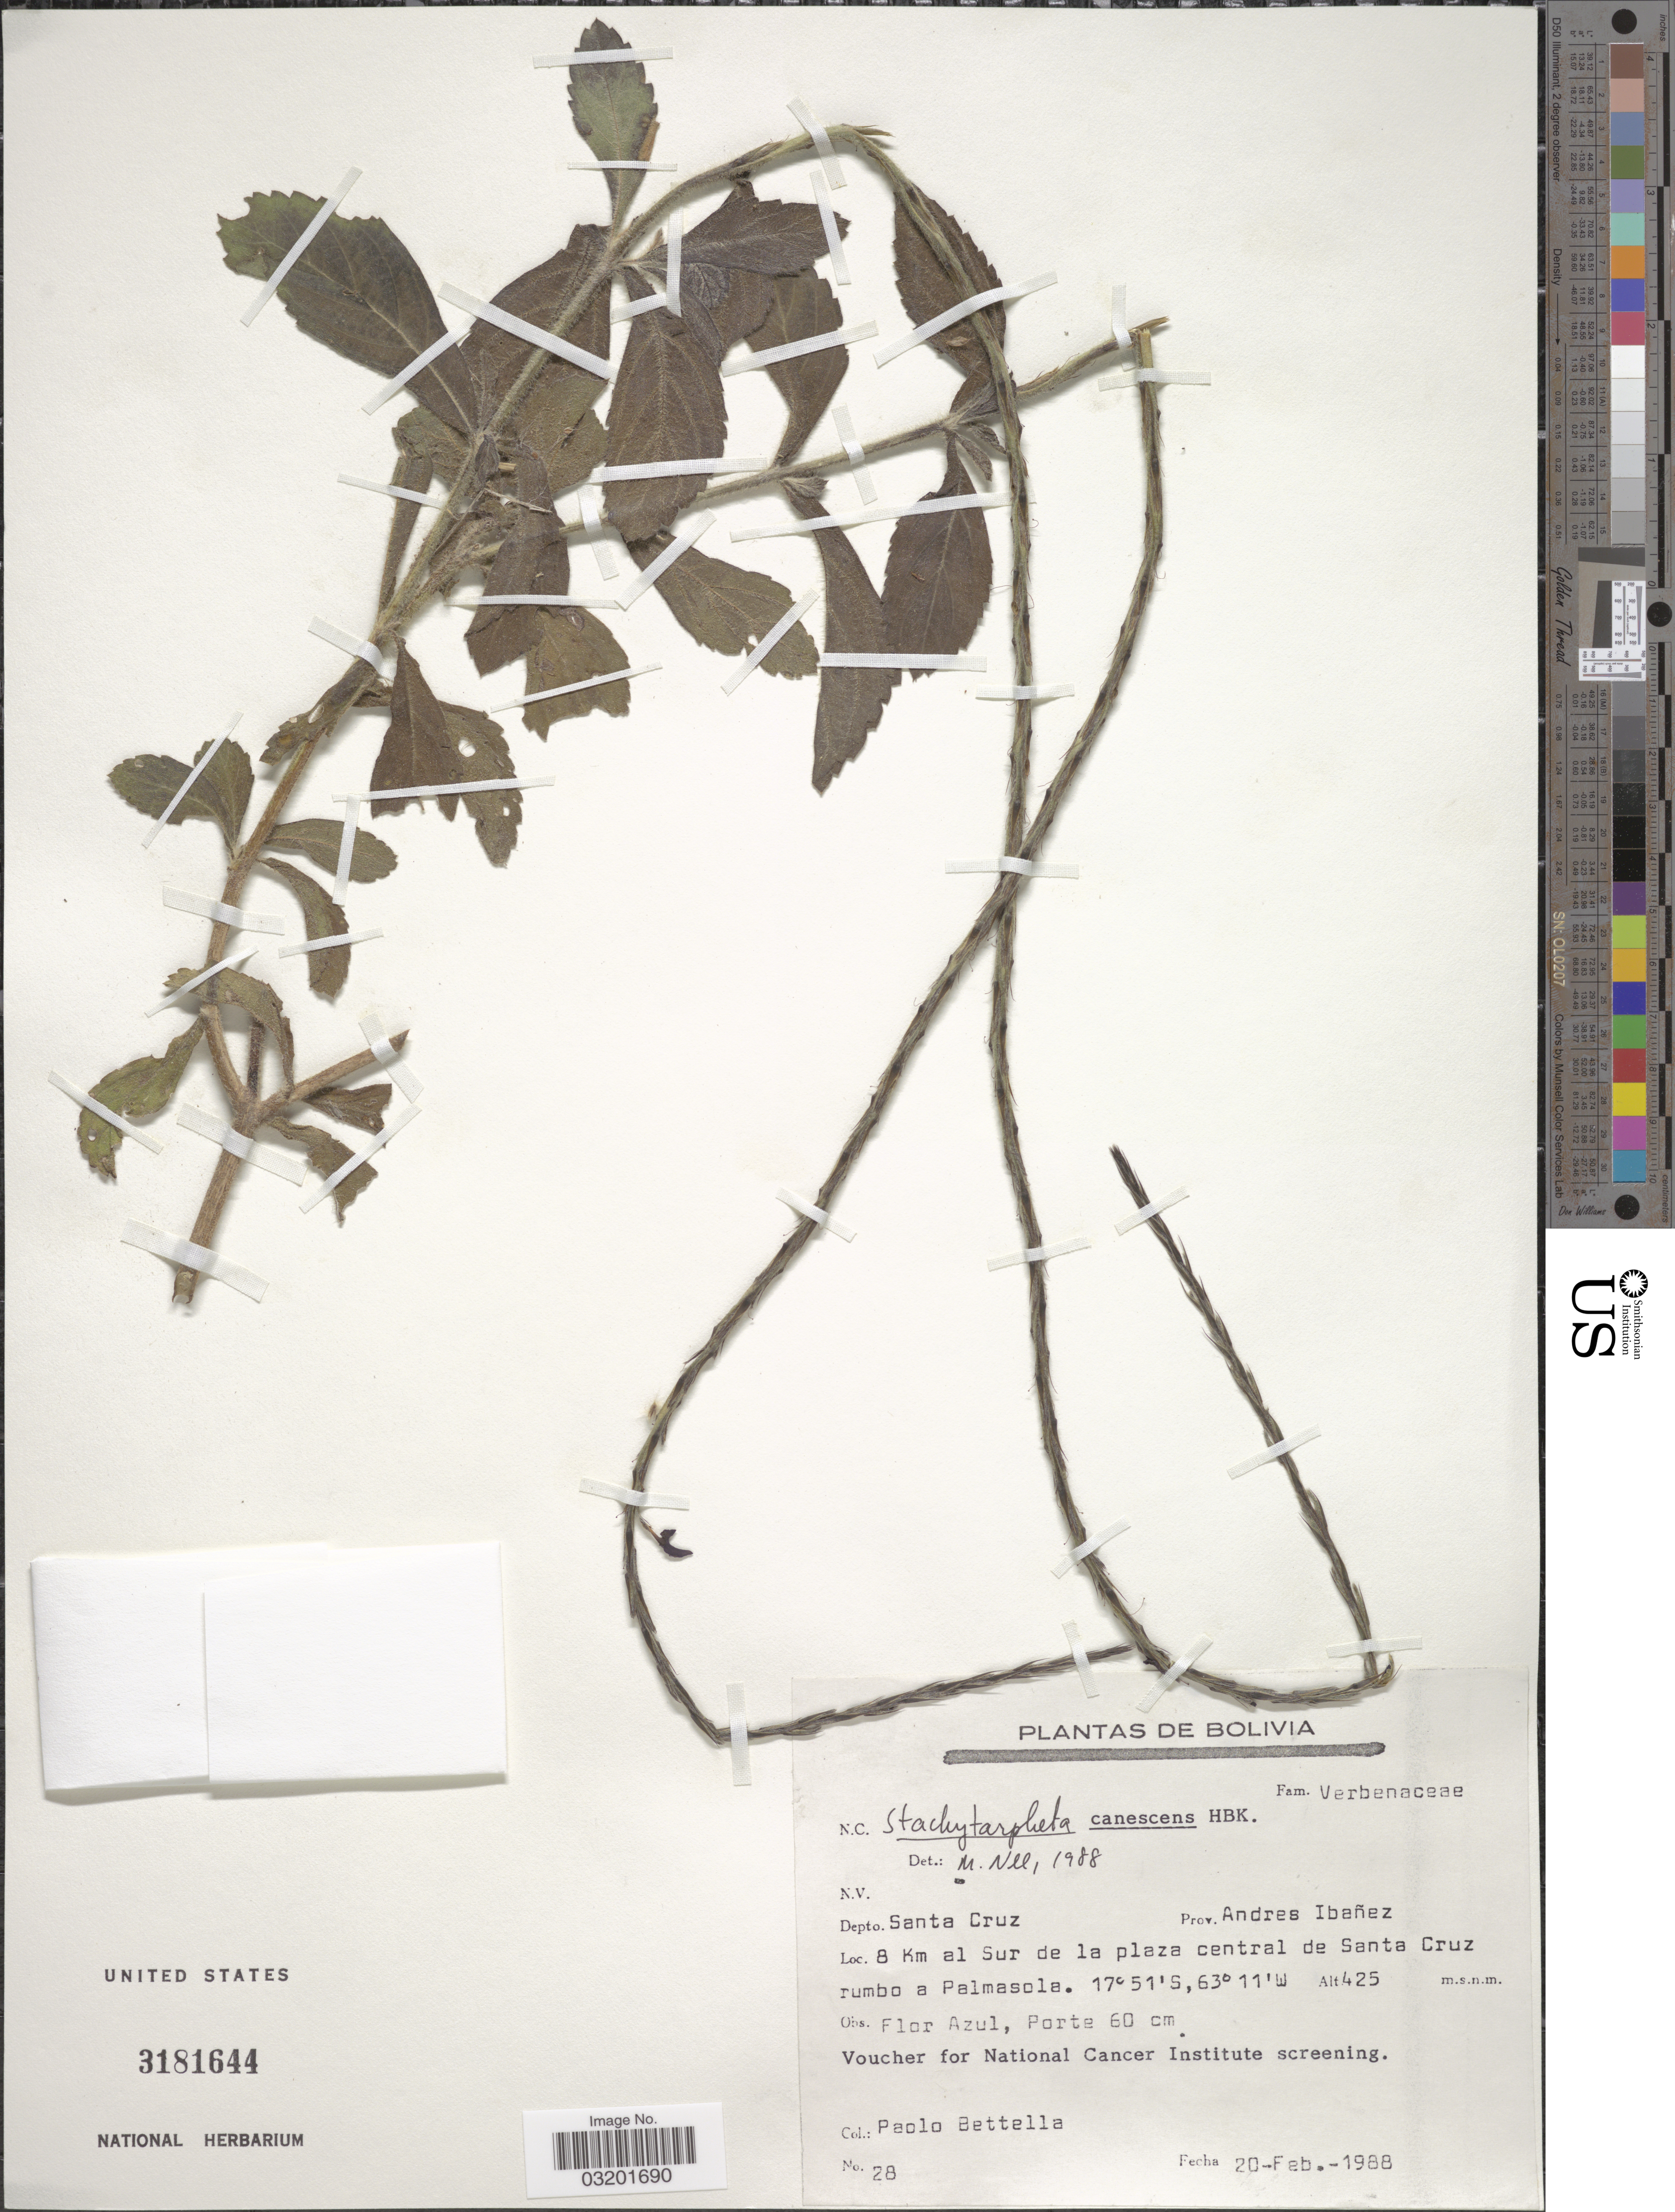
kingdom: Plantae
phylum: Tracheophyta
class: Magnoliopsida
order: Lamiales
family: Verbenaceae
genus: Stachytarpheta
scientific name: Stachytarpheta canescens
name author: Kunth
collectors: P. Bettella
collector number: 28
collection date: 1988-02-20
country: Bolivia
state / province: Santa Cruz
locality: Depto. Santa Cruz. Prov. Andres Ibañez. 8 Km al Sur de la plaza central de Santa Cruz rumbo a Palmasola.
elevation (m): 425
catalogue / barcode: US 3181644